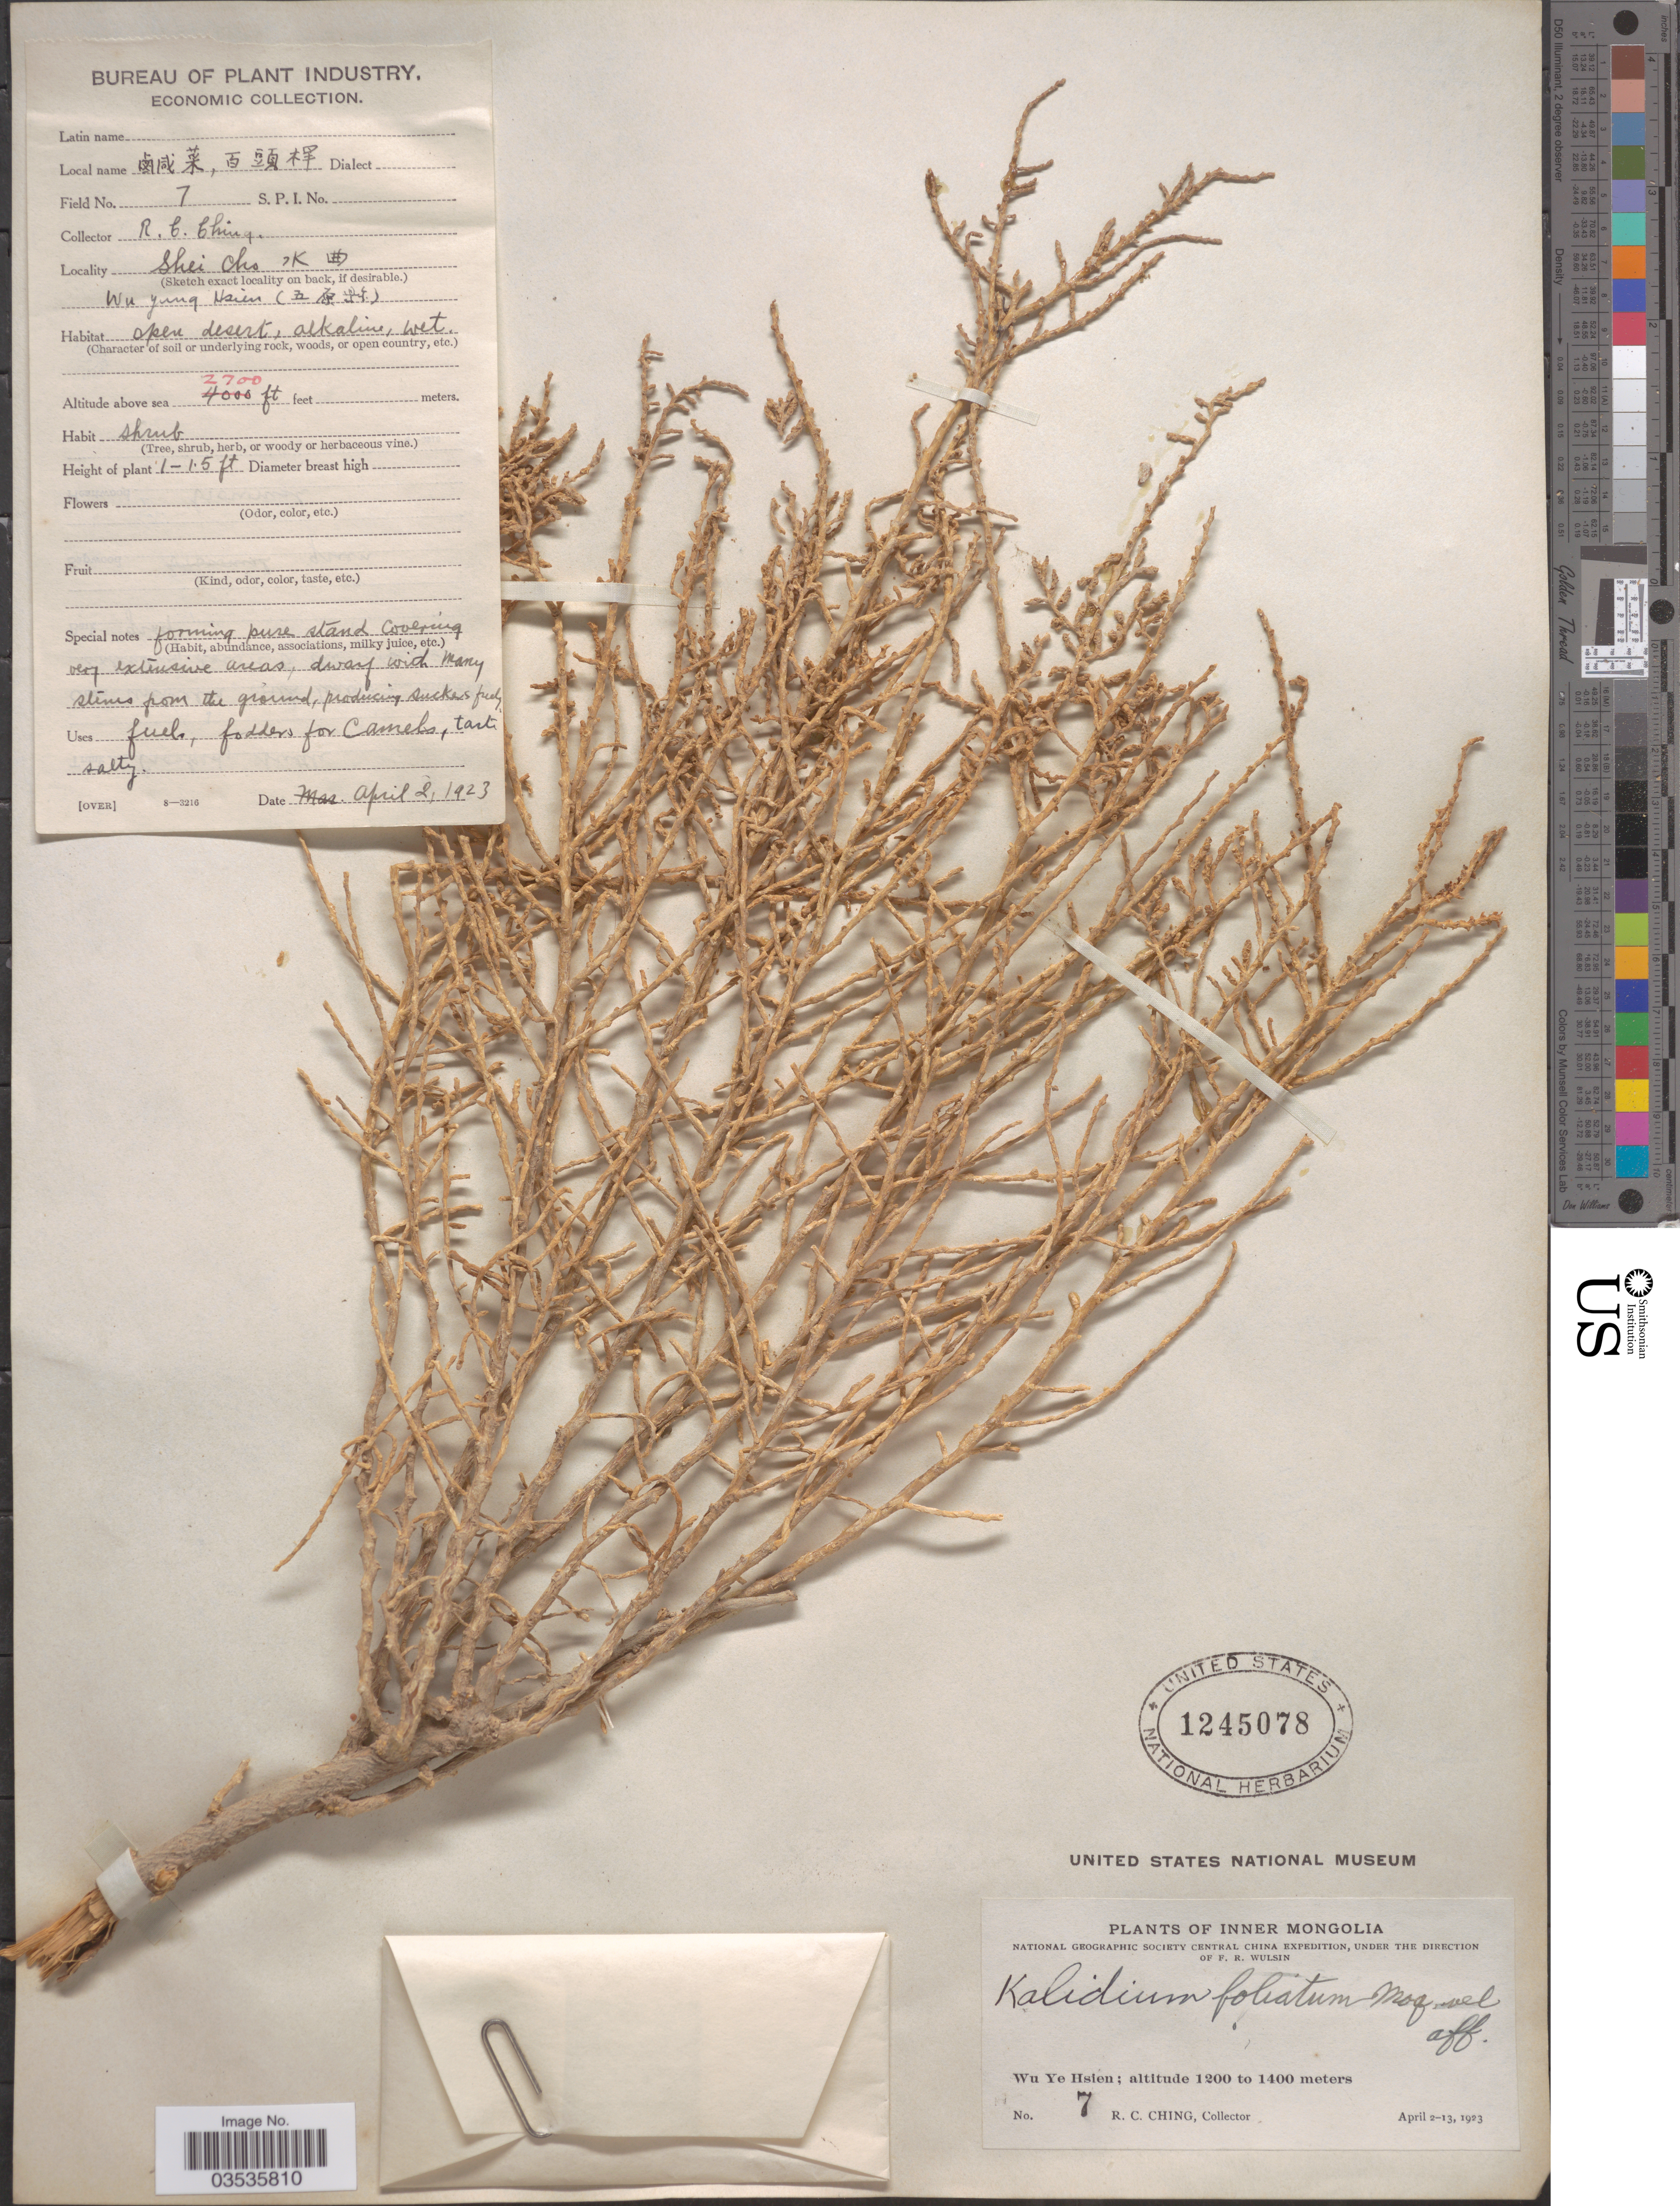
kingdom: Plantae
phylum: Tracheophyta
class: Magnoliopsida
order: Caryophyllales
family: Amaranthaceae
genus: Kalidium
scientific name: Kalidium foliatum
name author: (Pall.) Moq.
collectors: R. C. Ching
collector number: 7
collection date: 1923-04-02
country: China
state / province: Nei Monggol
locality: nerMongolia. Wu Ye Hsien. Shei Cho.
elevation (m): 823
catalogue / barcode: US 1245078